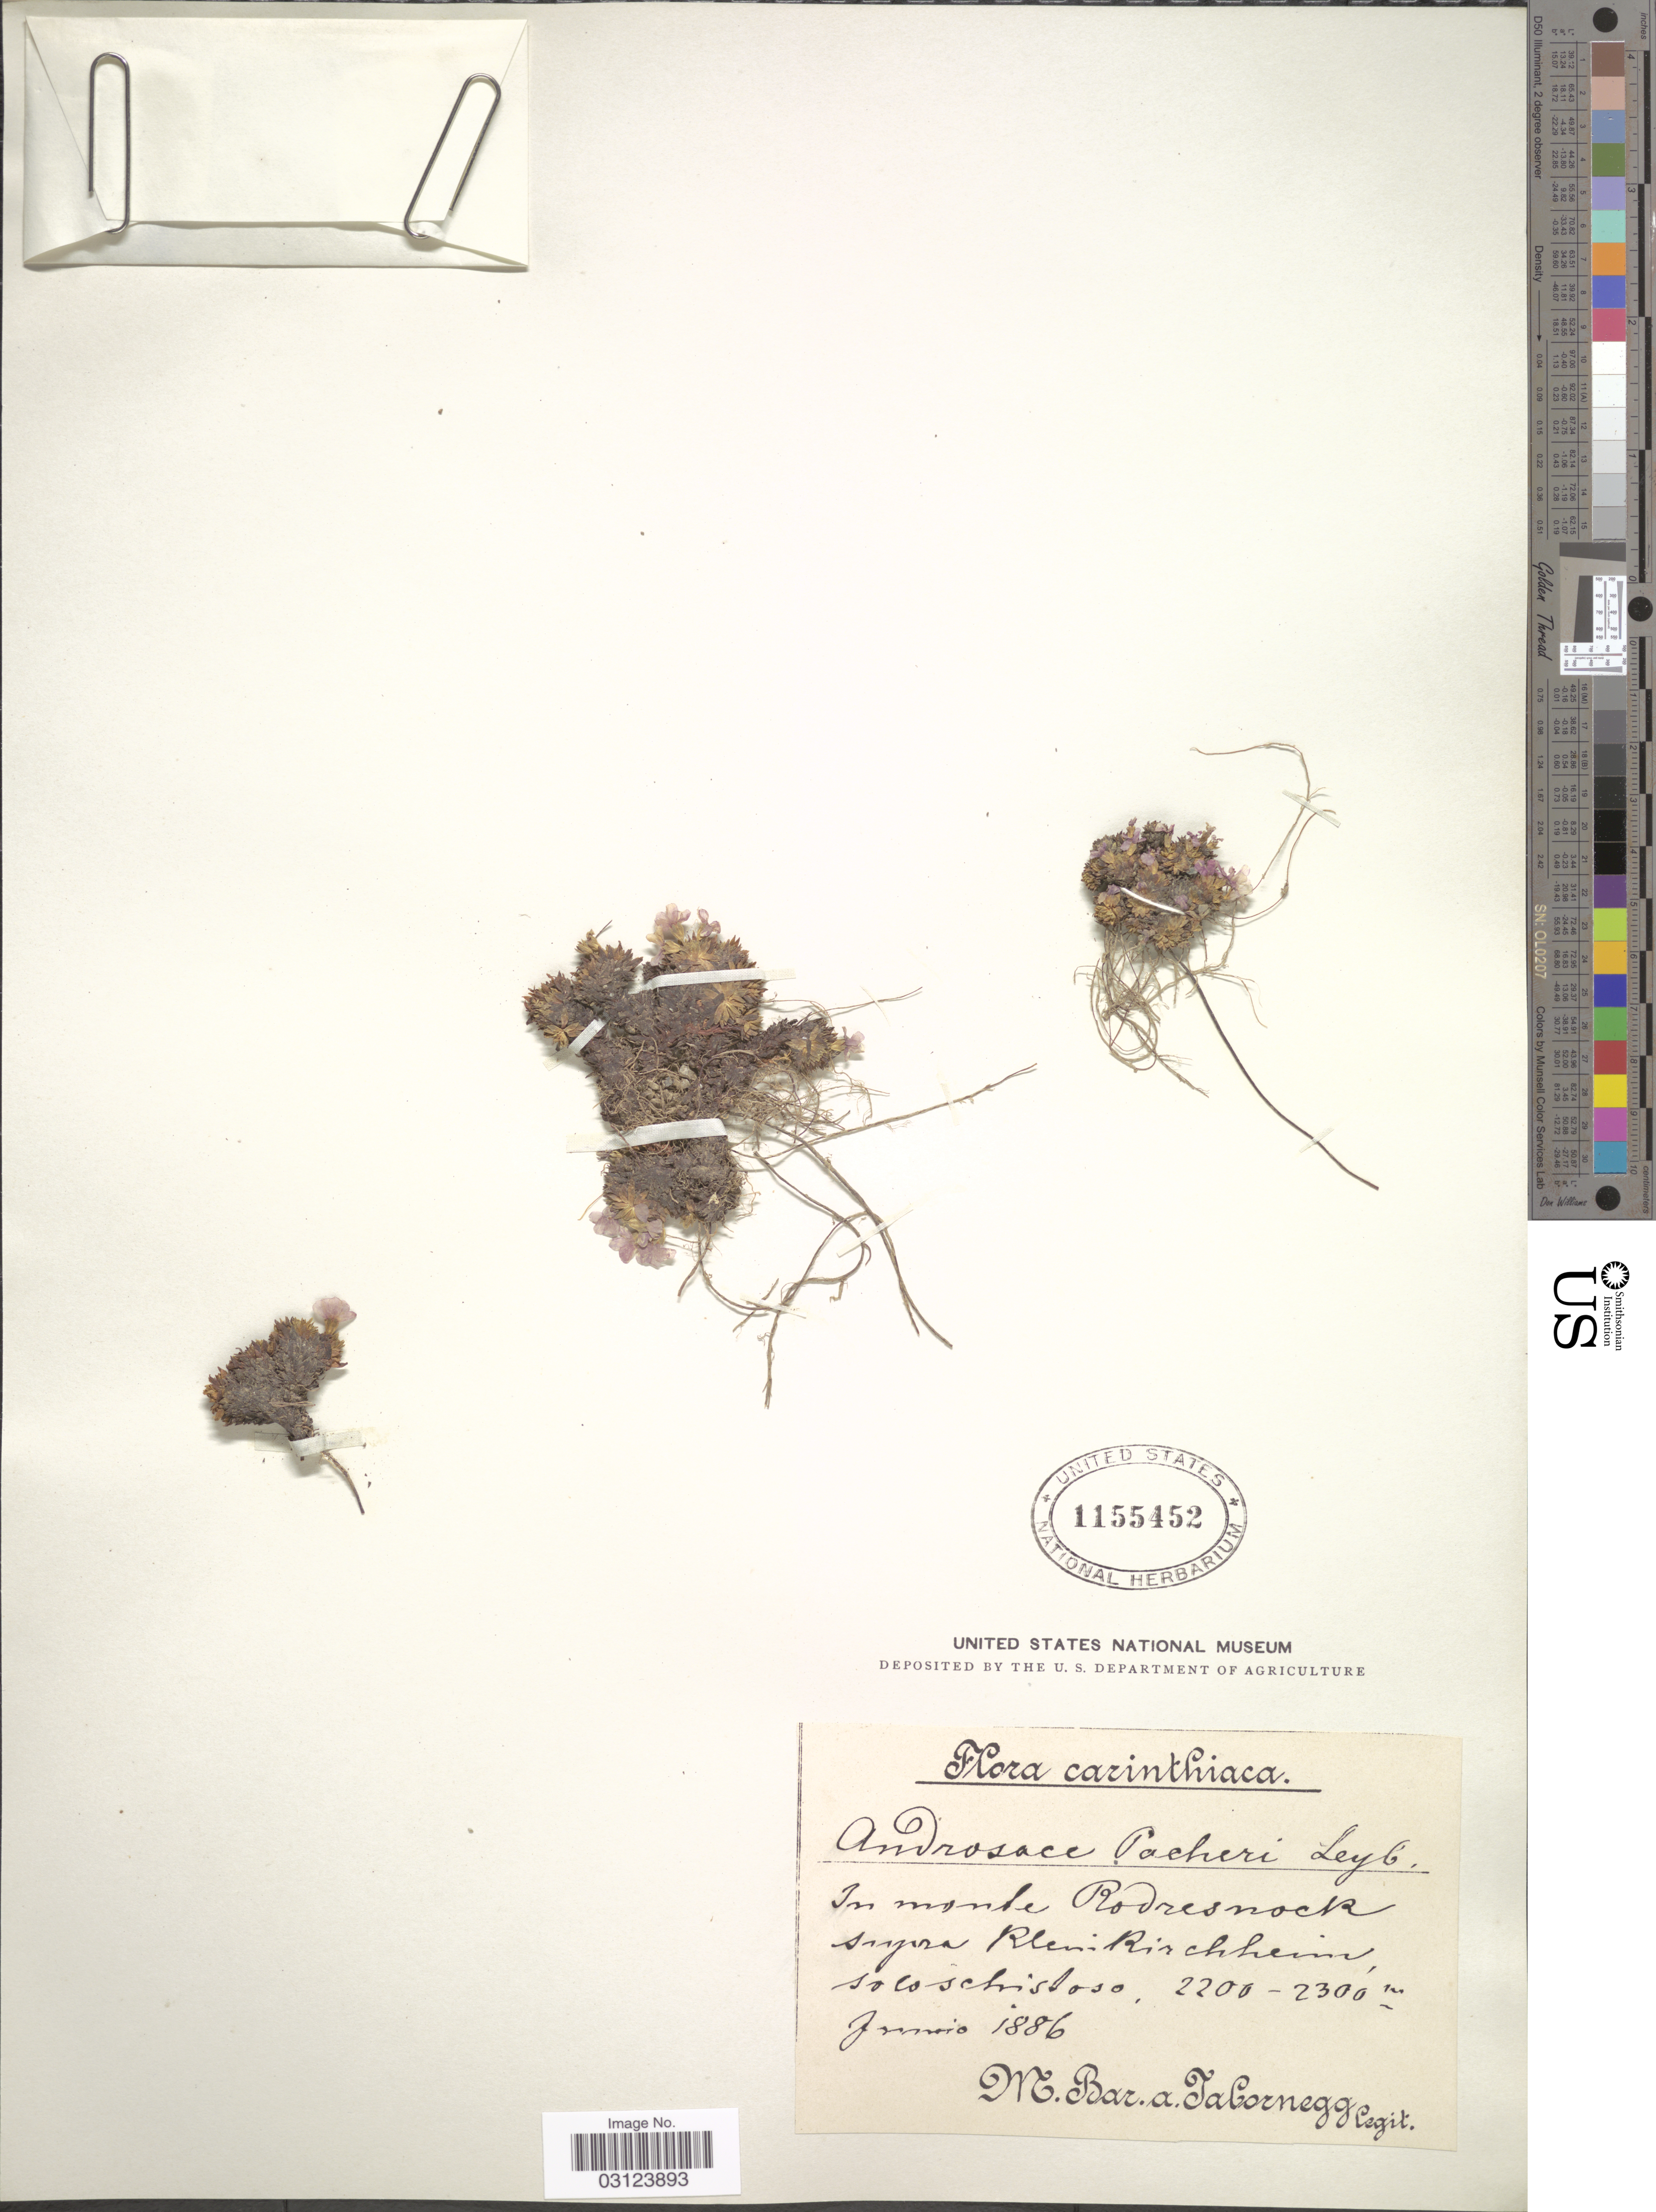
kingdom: Plantae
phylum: Tracheophyta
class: Magnoliopsida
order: Ericales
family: Primulaceae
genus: Androsace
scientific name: Androsace pacheri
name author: Leyb.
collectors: Tabornegg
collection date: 1886-06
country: Austria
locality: In monte Rodresnock supra Klein Kirchheim.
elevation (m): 2200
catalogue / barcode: US 1155452